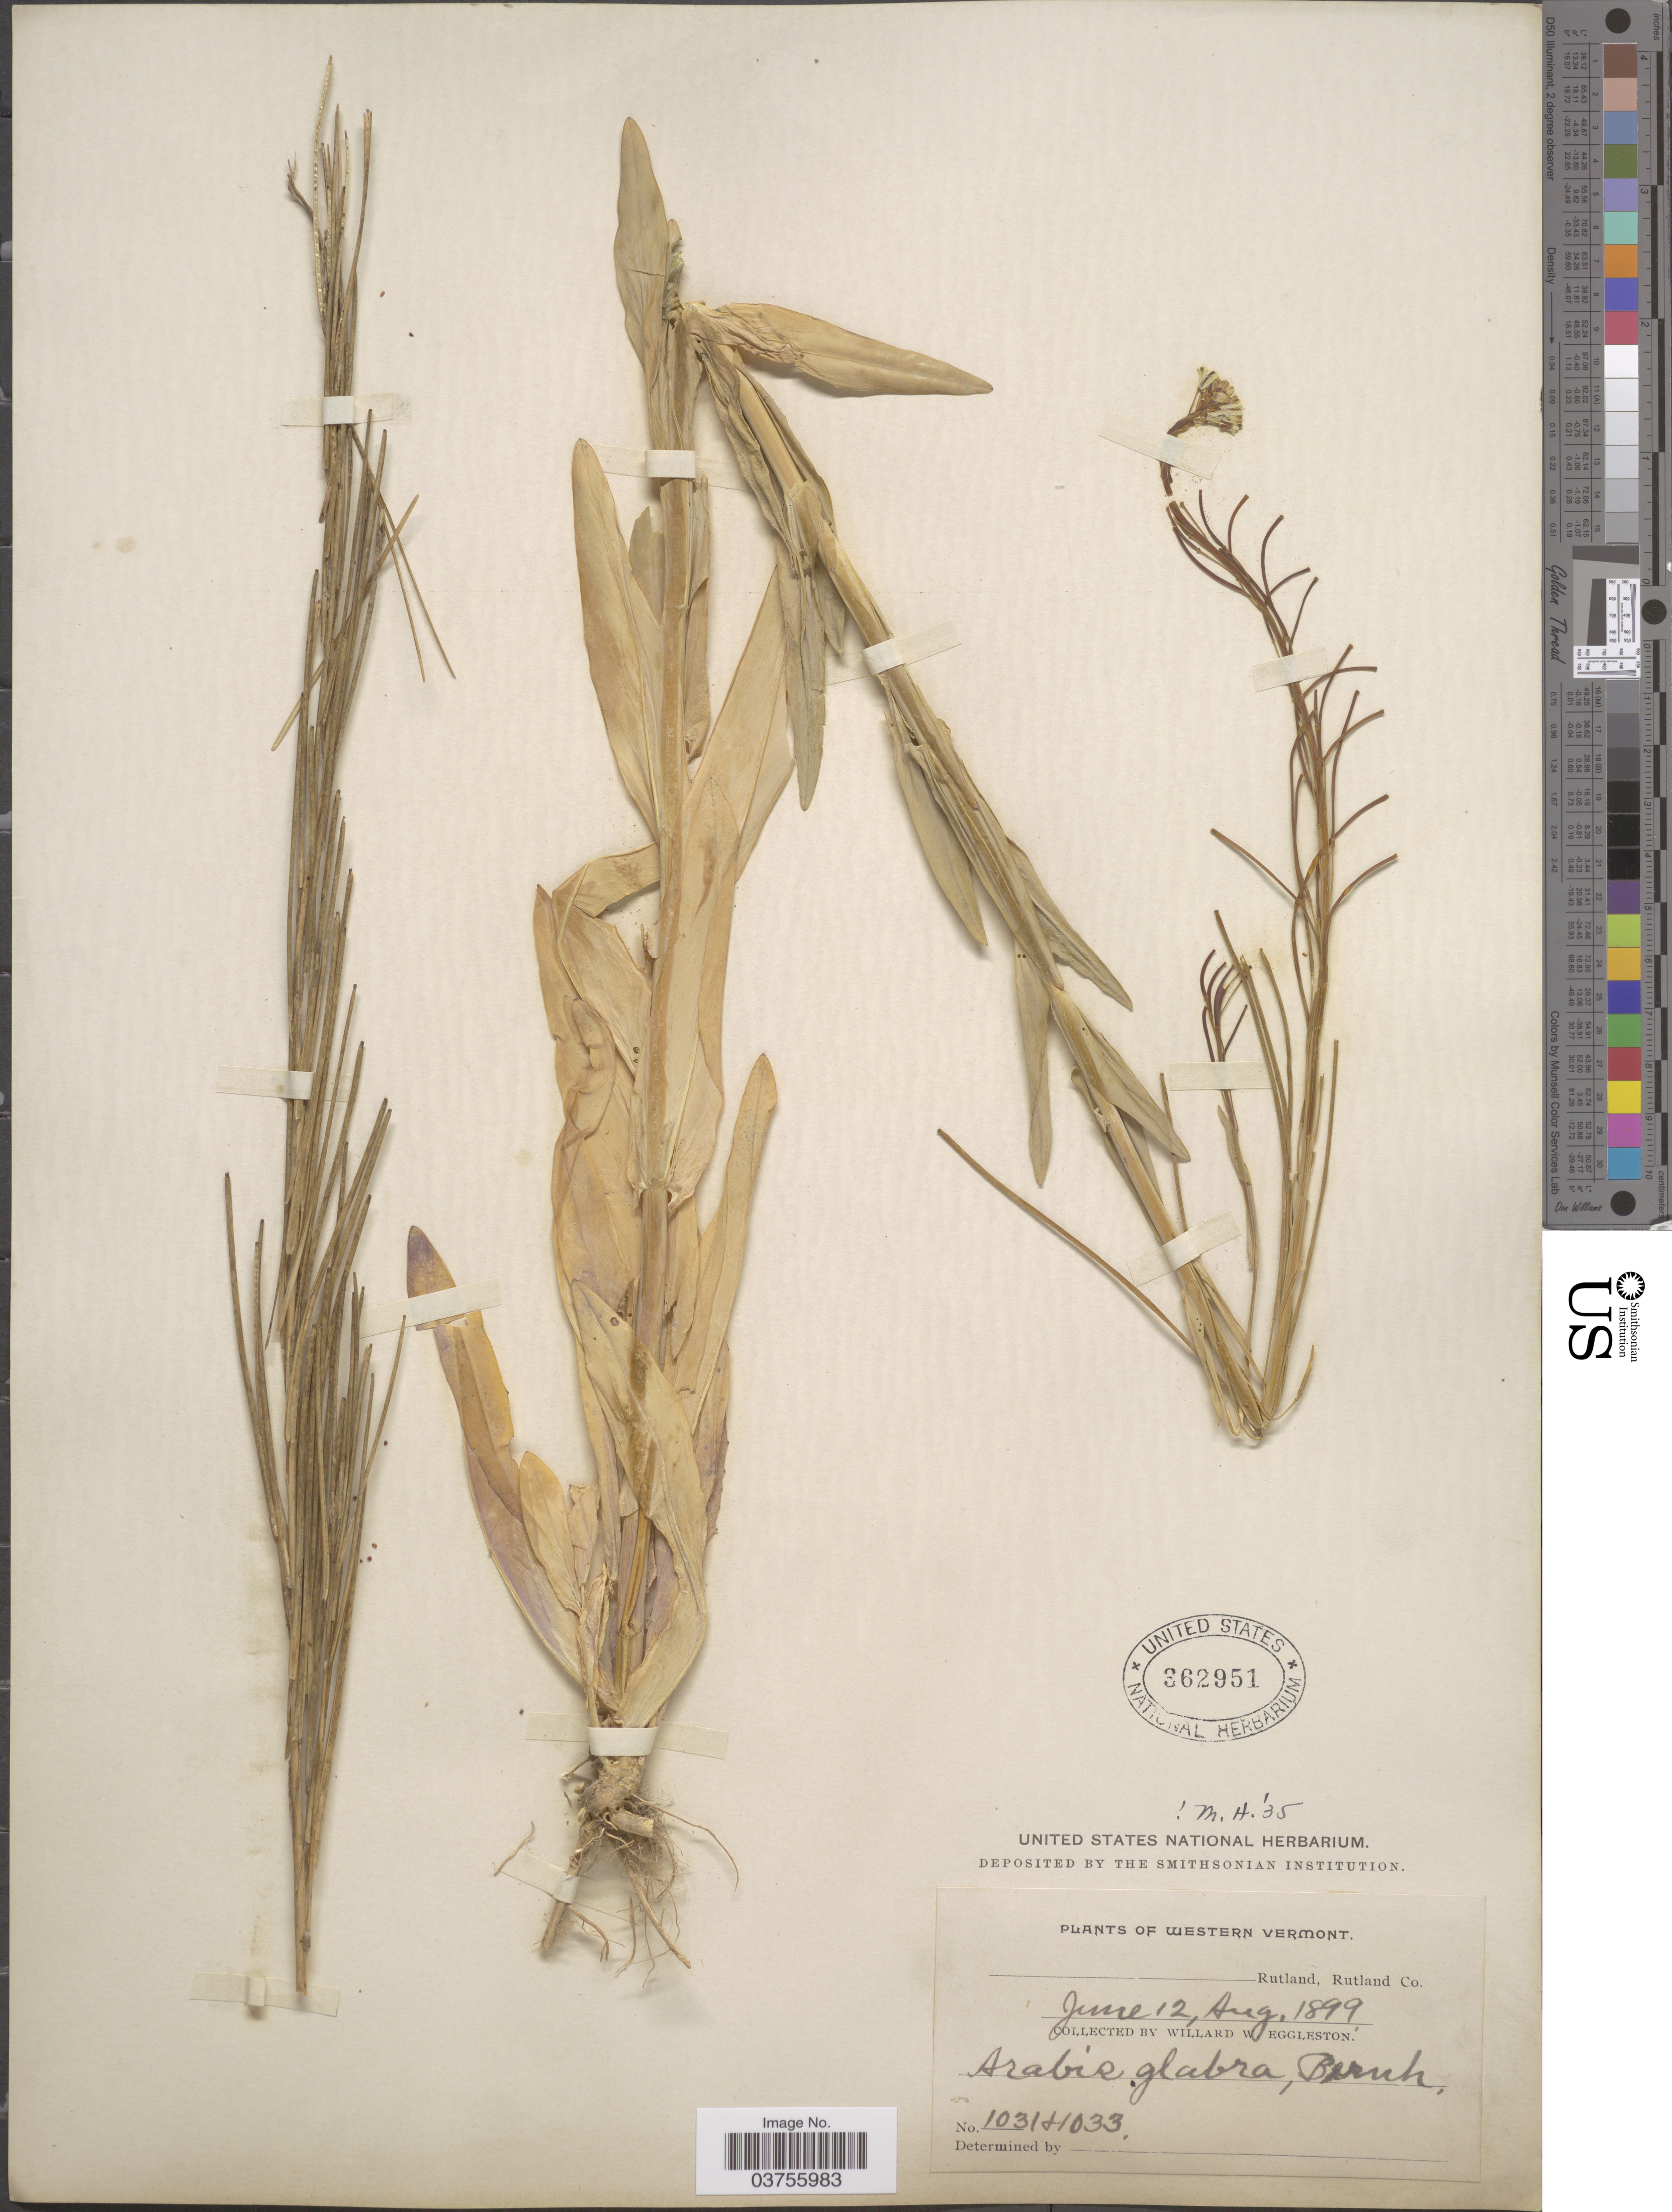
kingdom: Plantae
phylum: Tracheophyta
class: Magnoliopsida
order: Brassicales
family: Brassicaceae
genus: Turritis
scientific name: Turritis glabra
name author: L.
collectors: W. W. Eggleston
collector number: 1031/1033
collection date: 1899-06-12/1899-08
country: United States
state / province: Vermont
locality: Western Vermont. Rutland, Rutland Co.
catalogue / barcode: US 362951